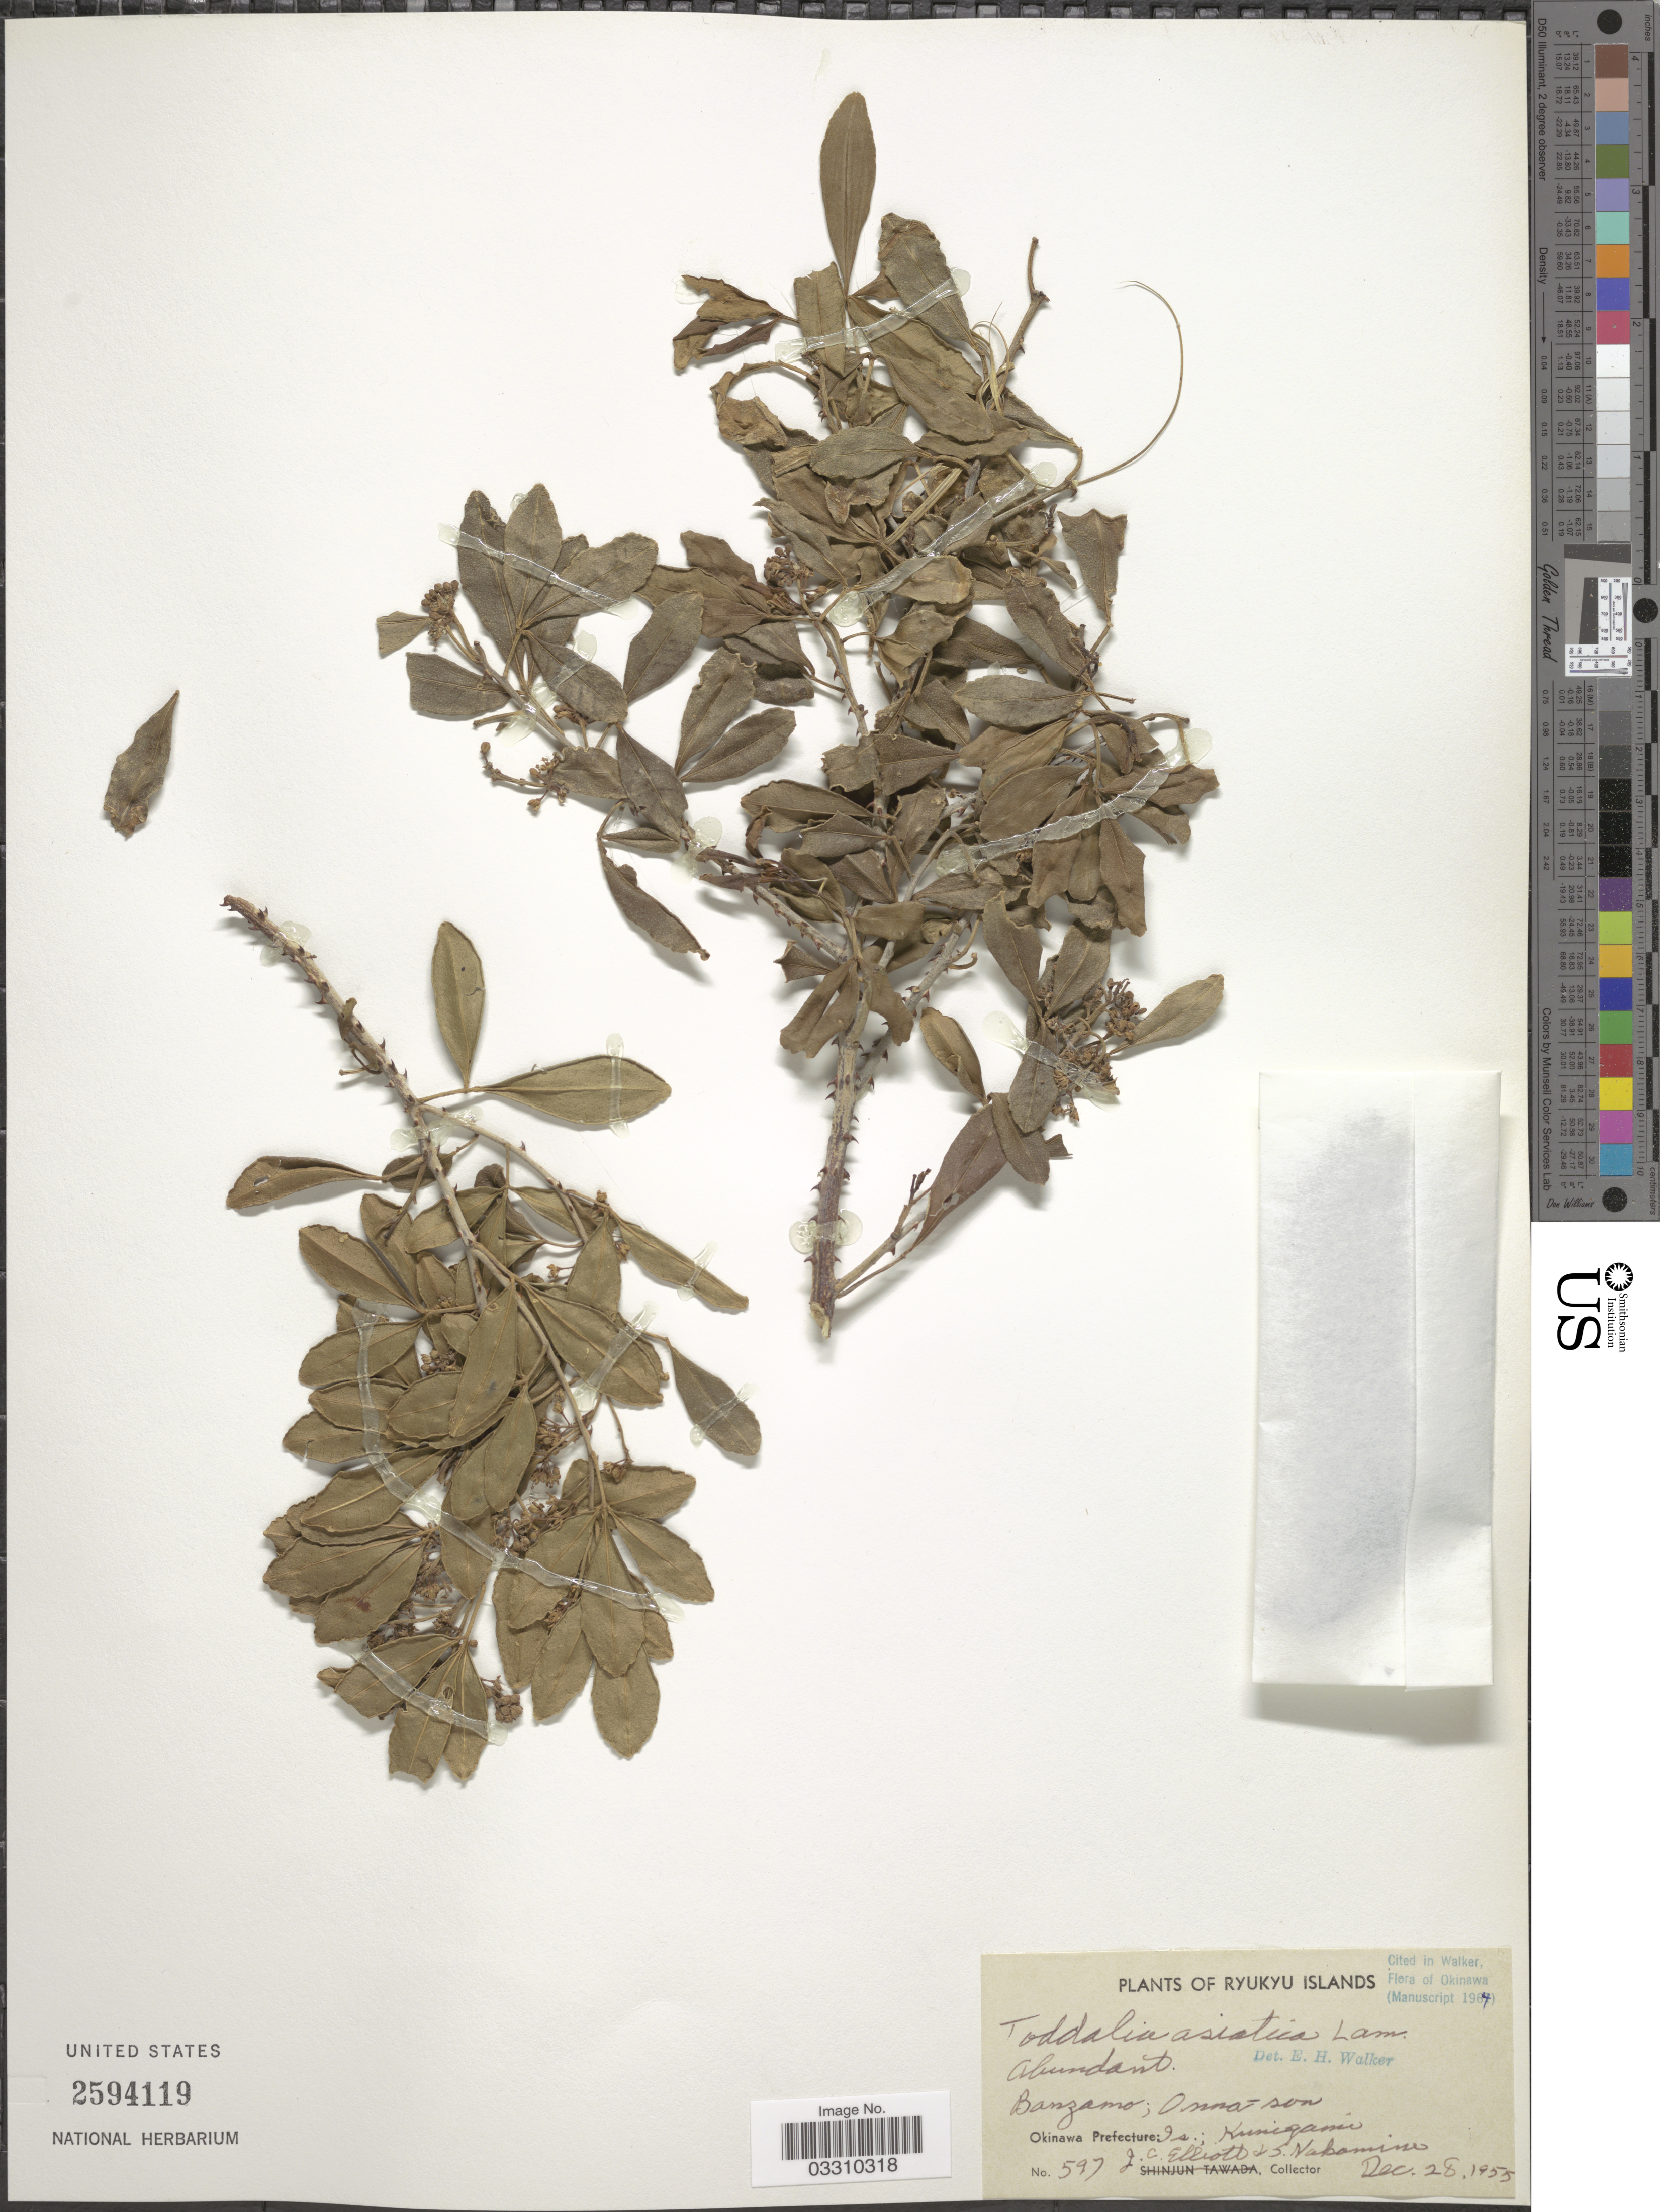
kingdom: Plantae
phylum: Tracheophyta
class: Magnoliopsida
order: Sapindales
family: Rutaceae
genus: Zanthoxylum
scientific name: Zanthoxylum asiaticum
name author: (L.) Appelhans et al.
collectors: J. C. Elliott & S. Nakamine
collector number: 597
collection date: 1955-12-28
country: Japan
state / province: Okinawa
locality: Ryukyu Islands. Banzamo; Onna-son. Okinawa Is.: Kunigami.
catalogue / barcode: US 2594119